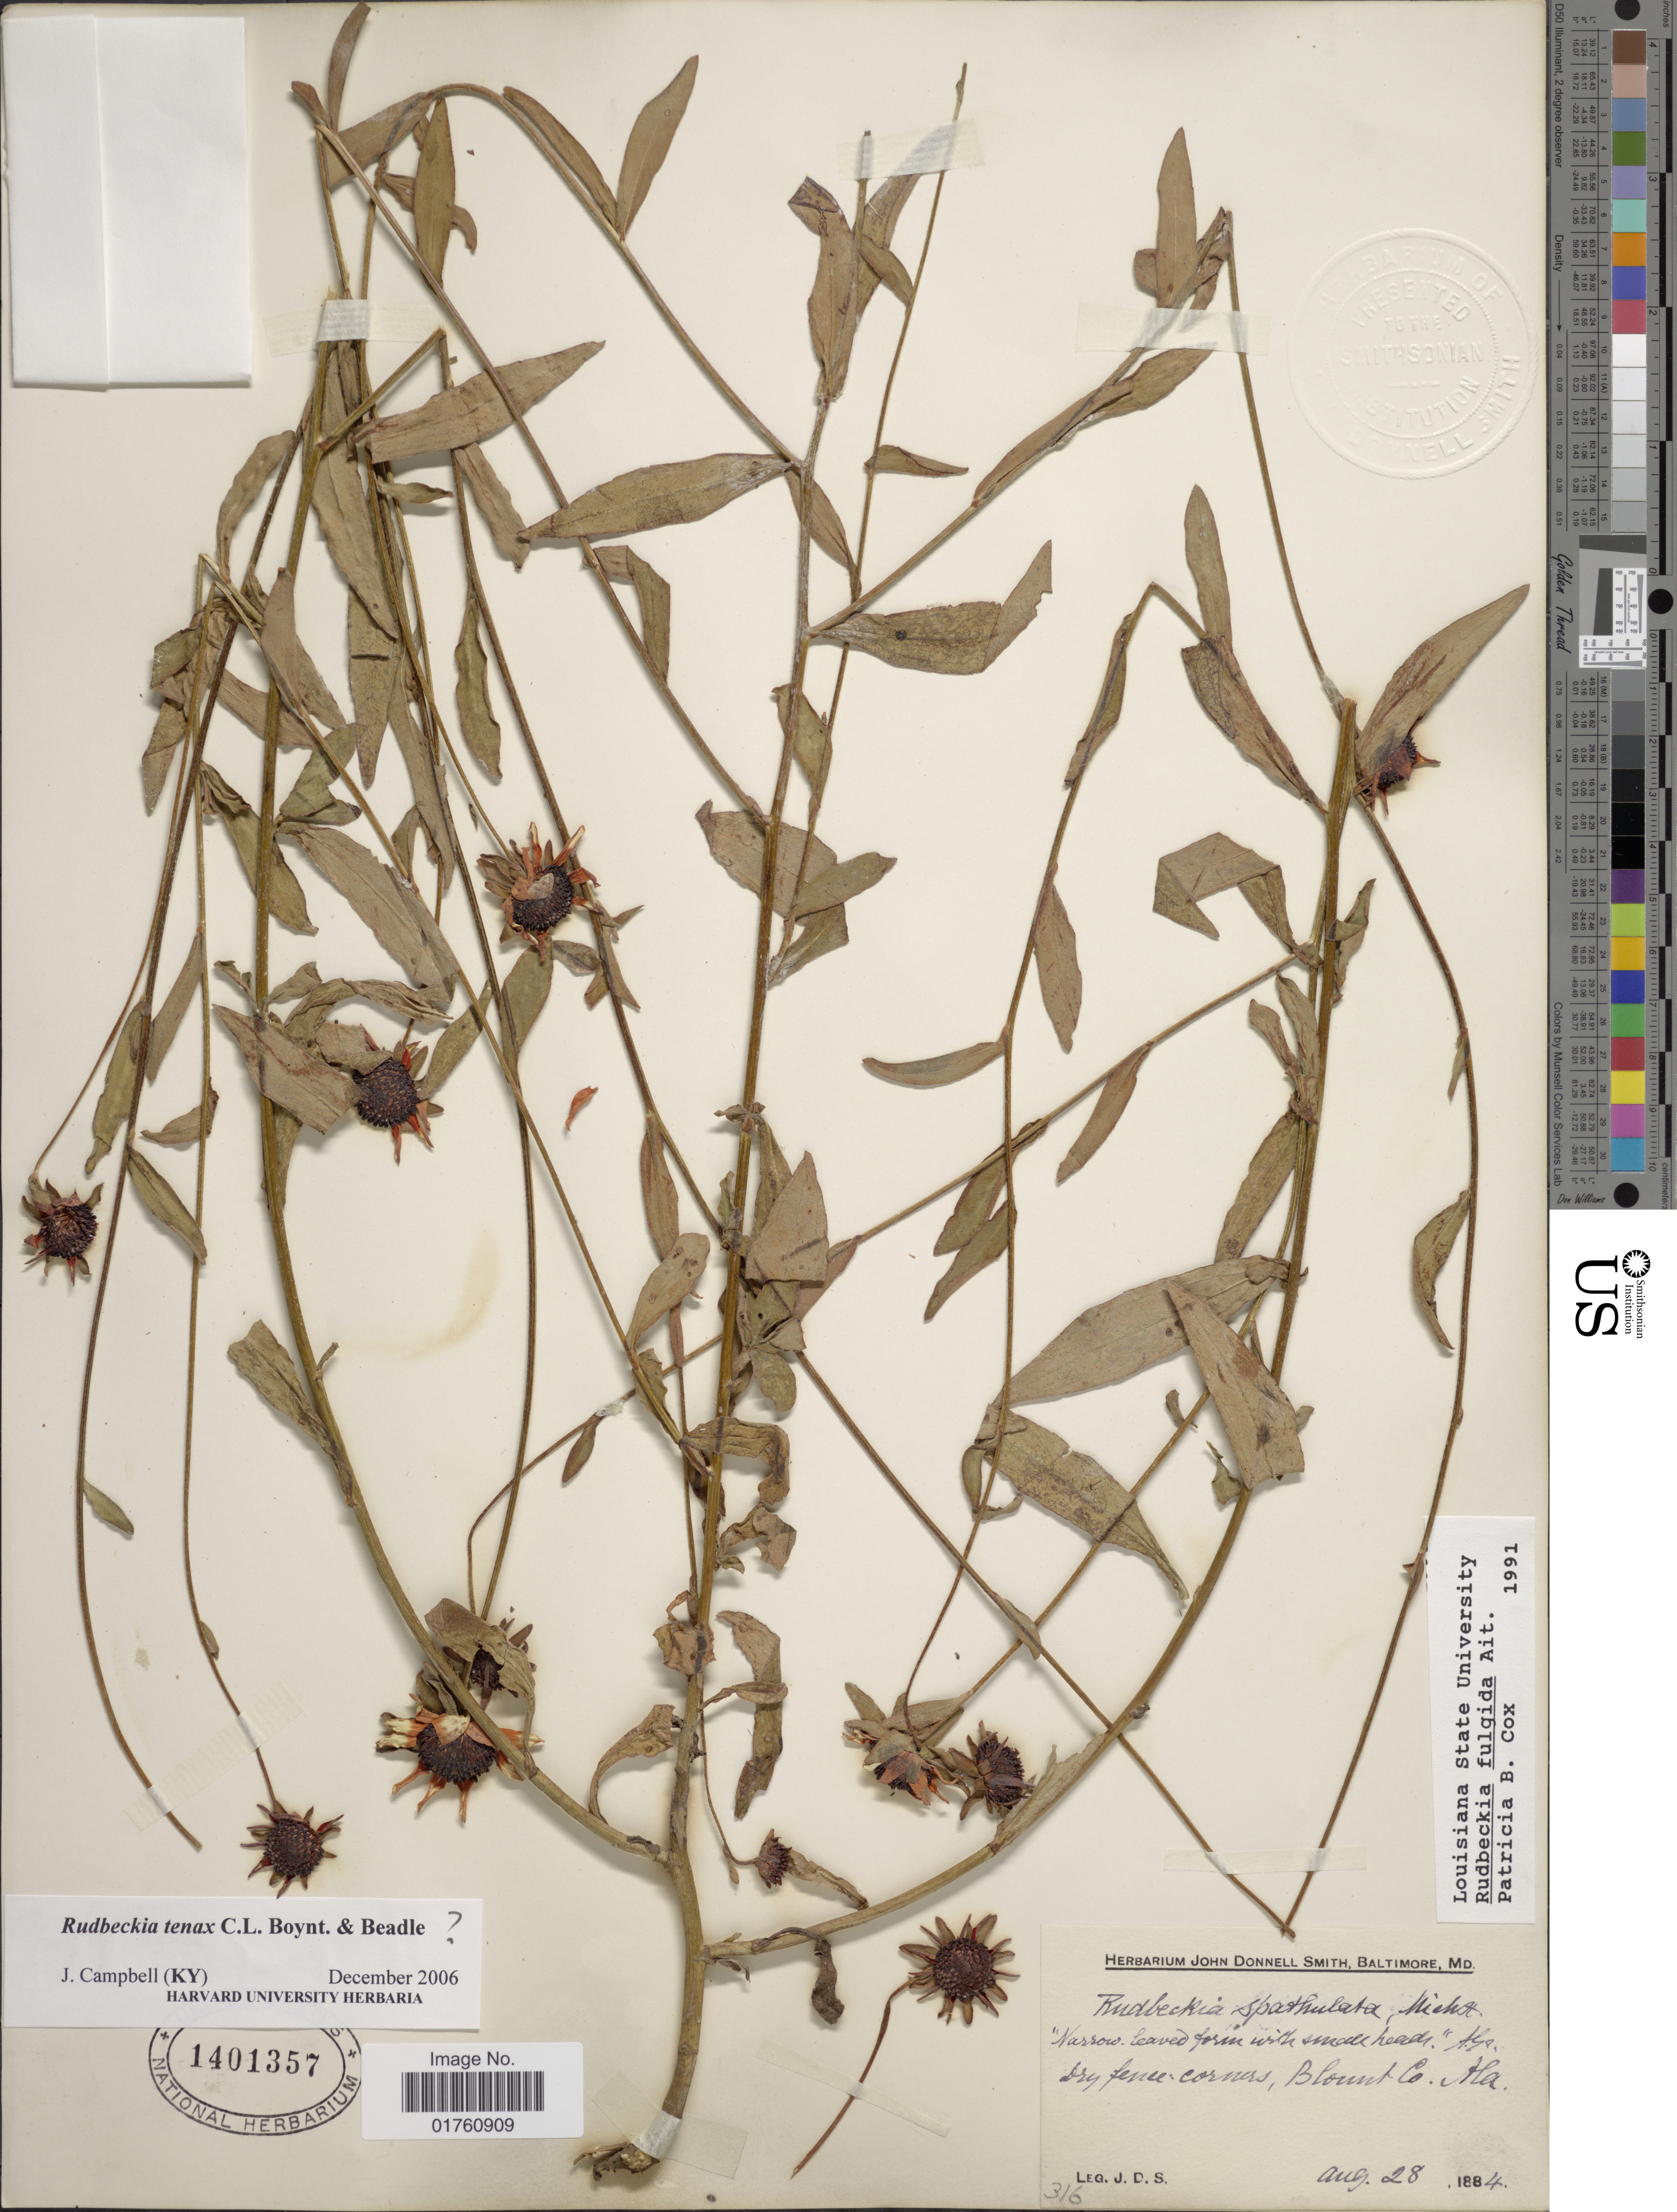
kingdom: Plantae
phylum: Tracheophyta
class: Magnoliopsida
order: Asterales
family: Asteraceae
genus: Rudbeckia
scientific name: Rudbeckia tenax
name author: C.L. Boynton & Beadle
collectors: J. Donnell Smith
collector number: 316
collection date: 1884-08-28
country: United States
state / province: Alabama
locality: Dry fence cornas, Blound Co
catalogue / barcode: US 1401357